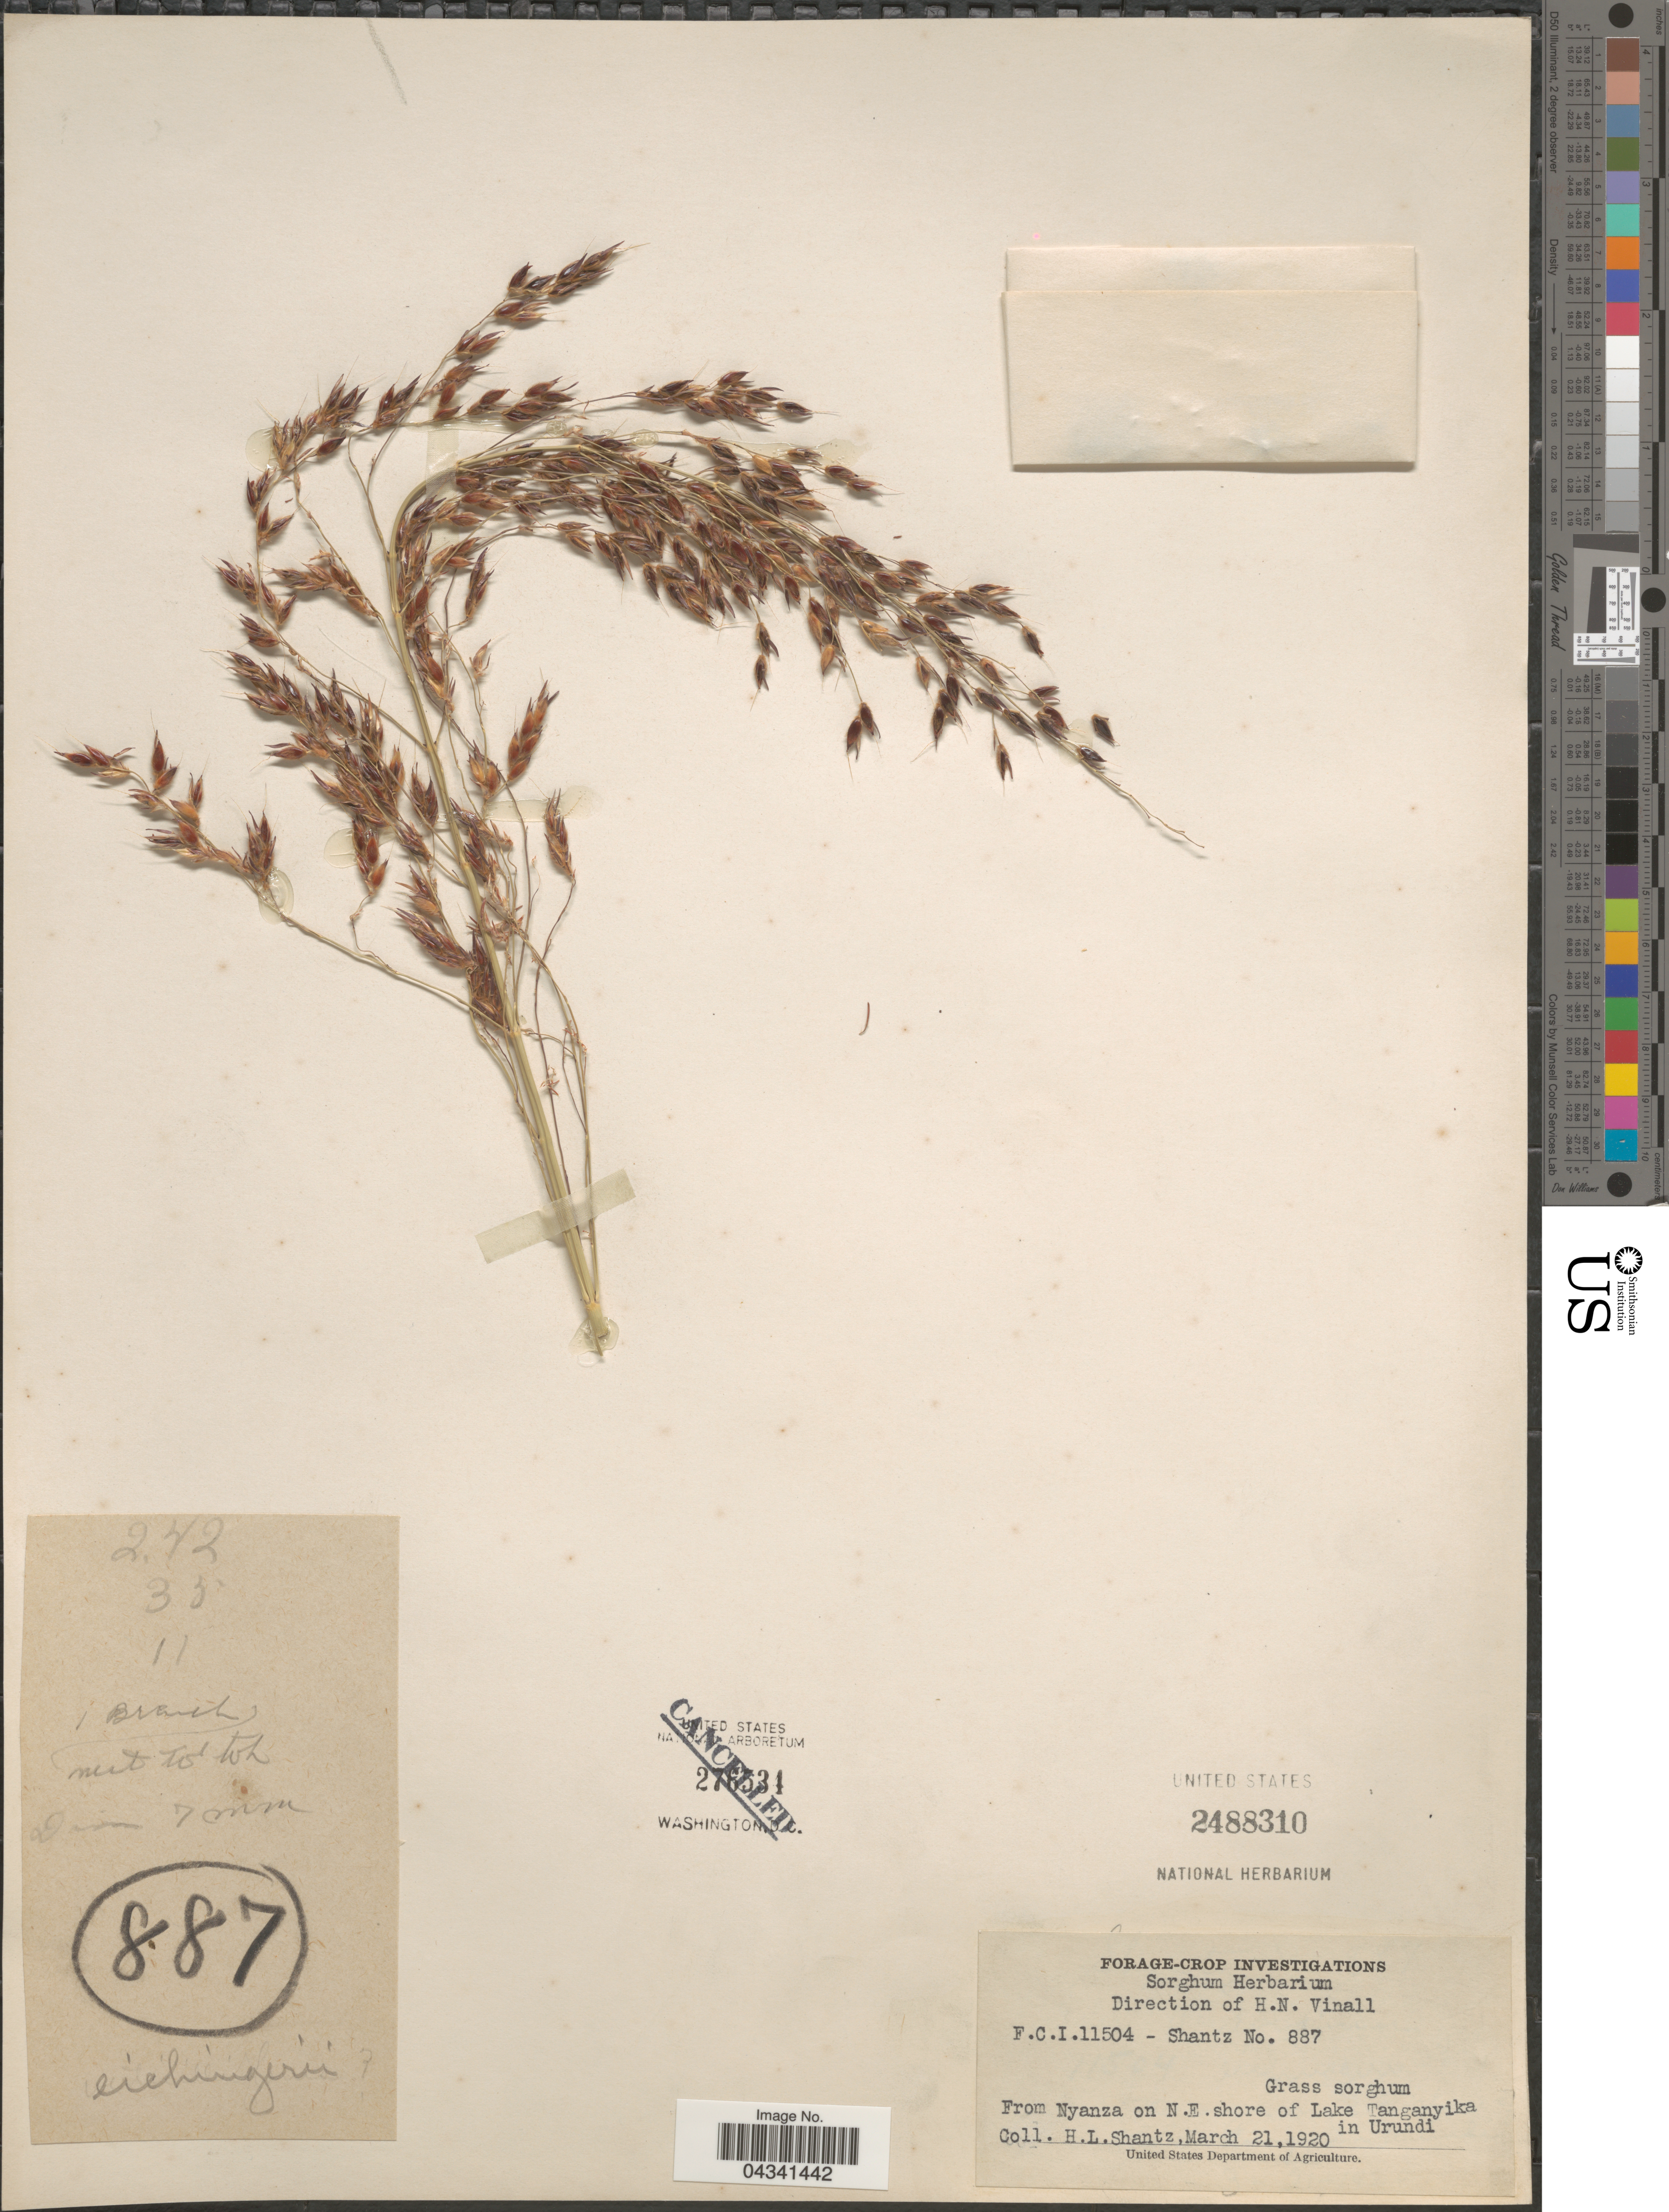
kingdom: Plantae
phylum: Tracheophyta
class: Liliopsida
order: Poales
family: Poaceae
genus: Sorghum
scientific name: Sorghum arundinaceum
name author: (Desv.) Stapf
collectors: H. Shantz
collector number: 887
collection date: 1920-03-21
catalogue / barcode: US 2488310